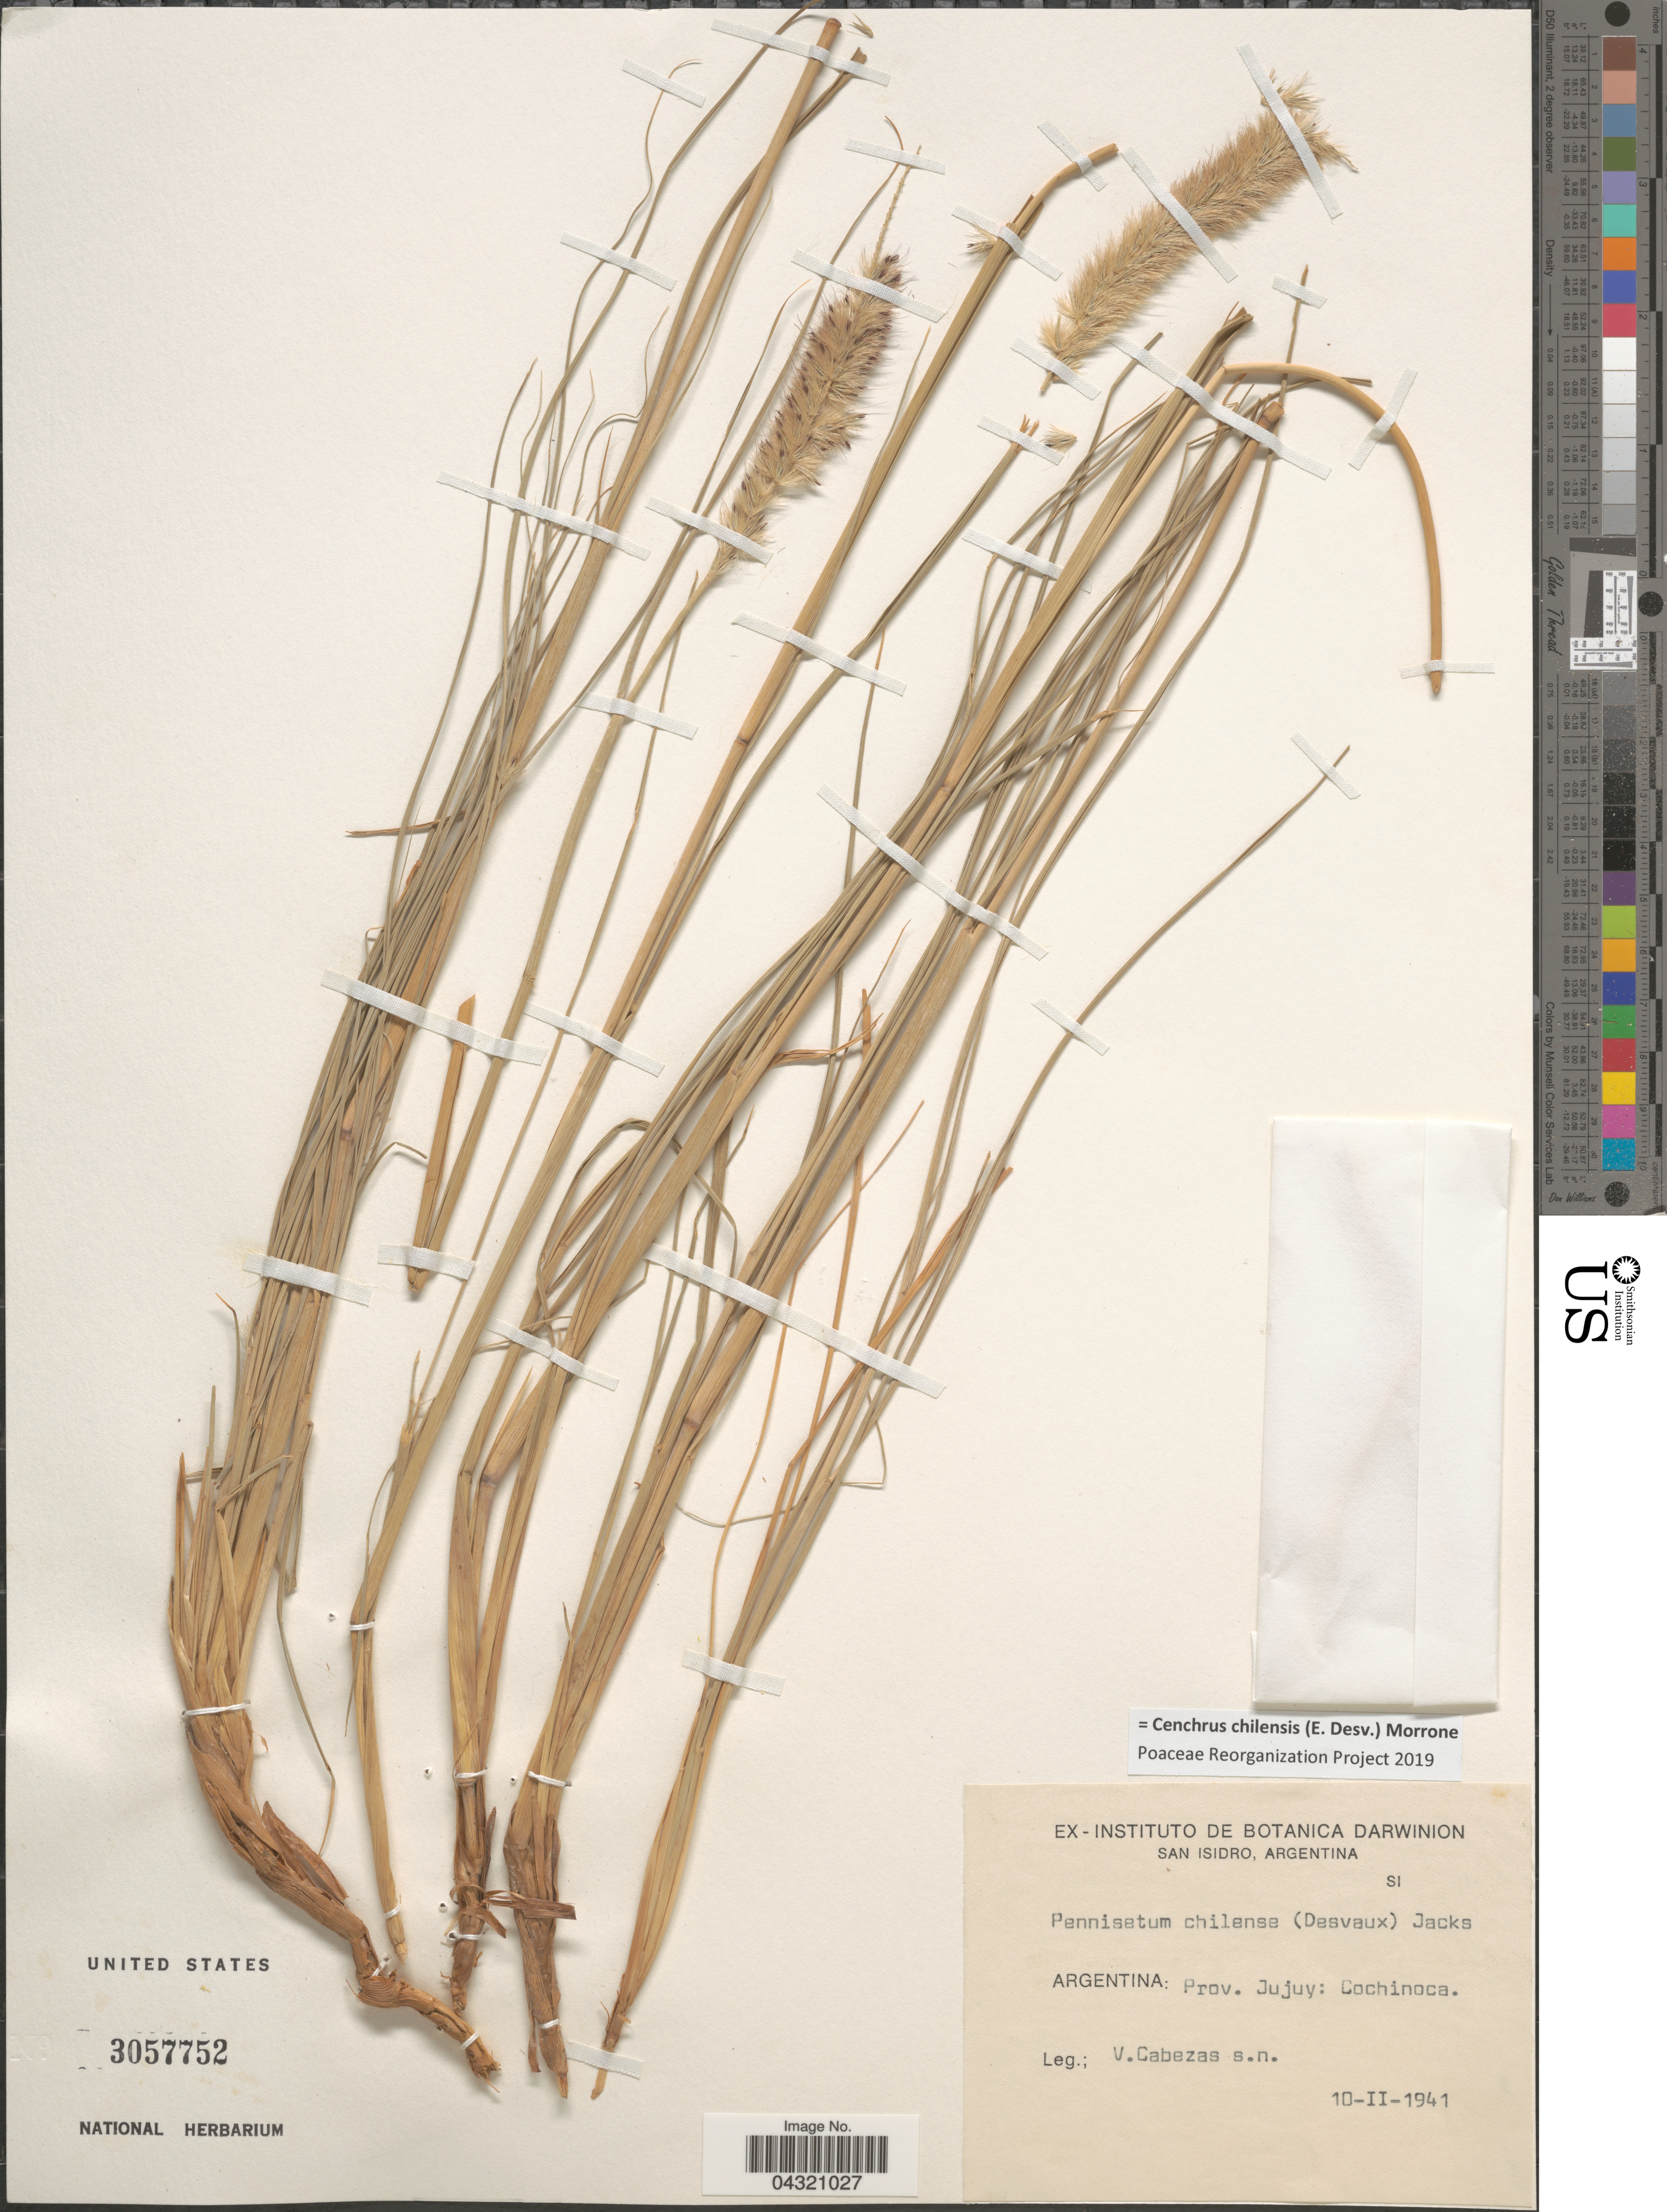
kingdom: Plantae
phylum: Tracheophyta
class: Liliopsida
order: Poales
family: Poaceae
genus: Cenchrus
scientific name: Cenchrus chilensis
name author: (É. Desv.) Morrone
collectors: V. Cabezas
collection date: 1941-02-10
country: Argentina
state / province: Jujuy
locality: Cochinoca.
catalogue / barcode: US 3057752